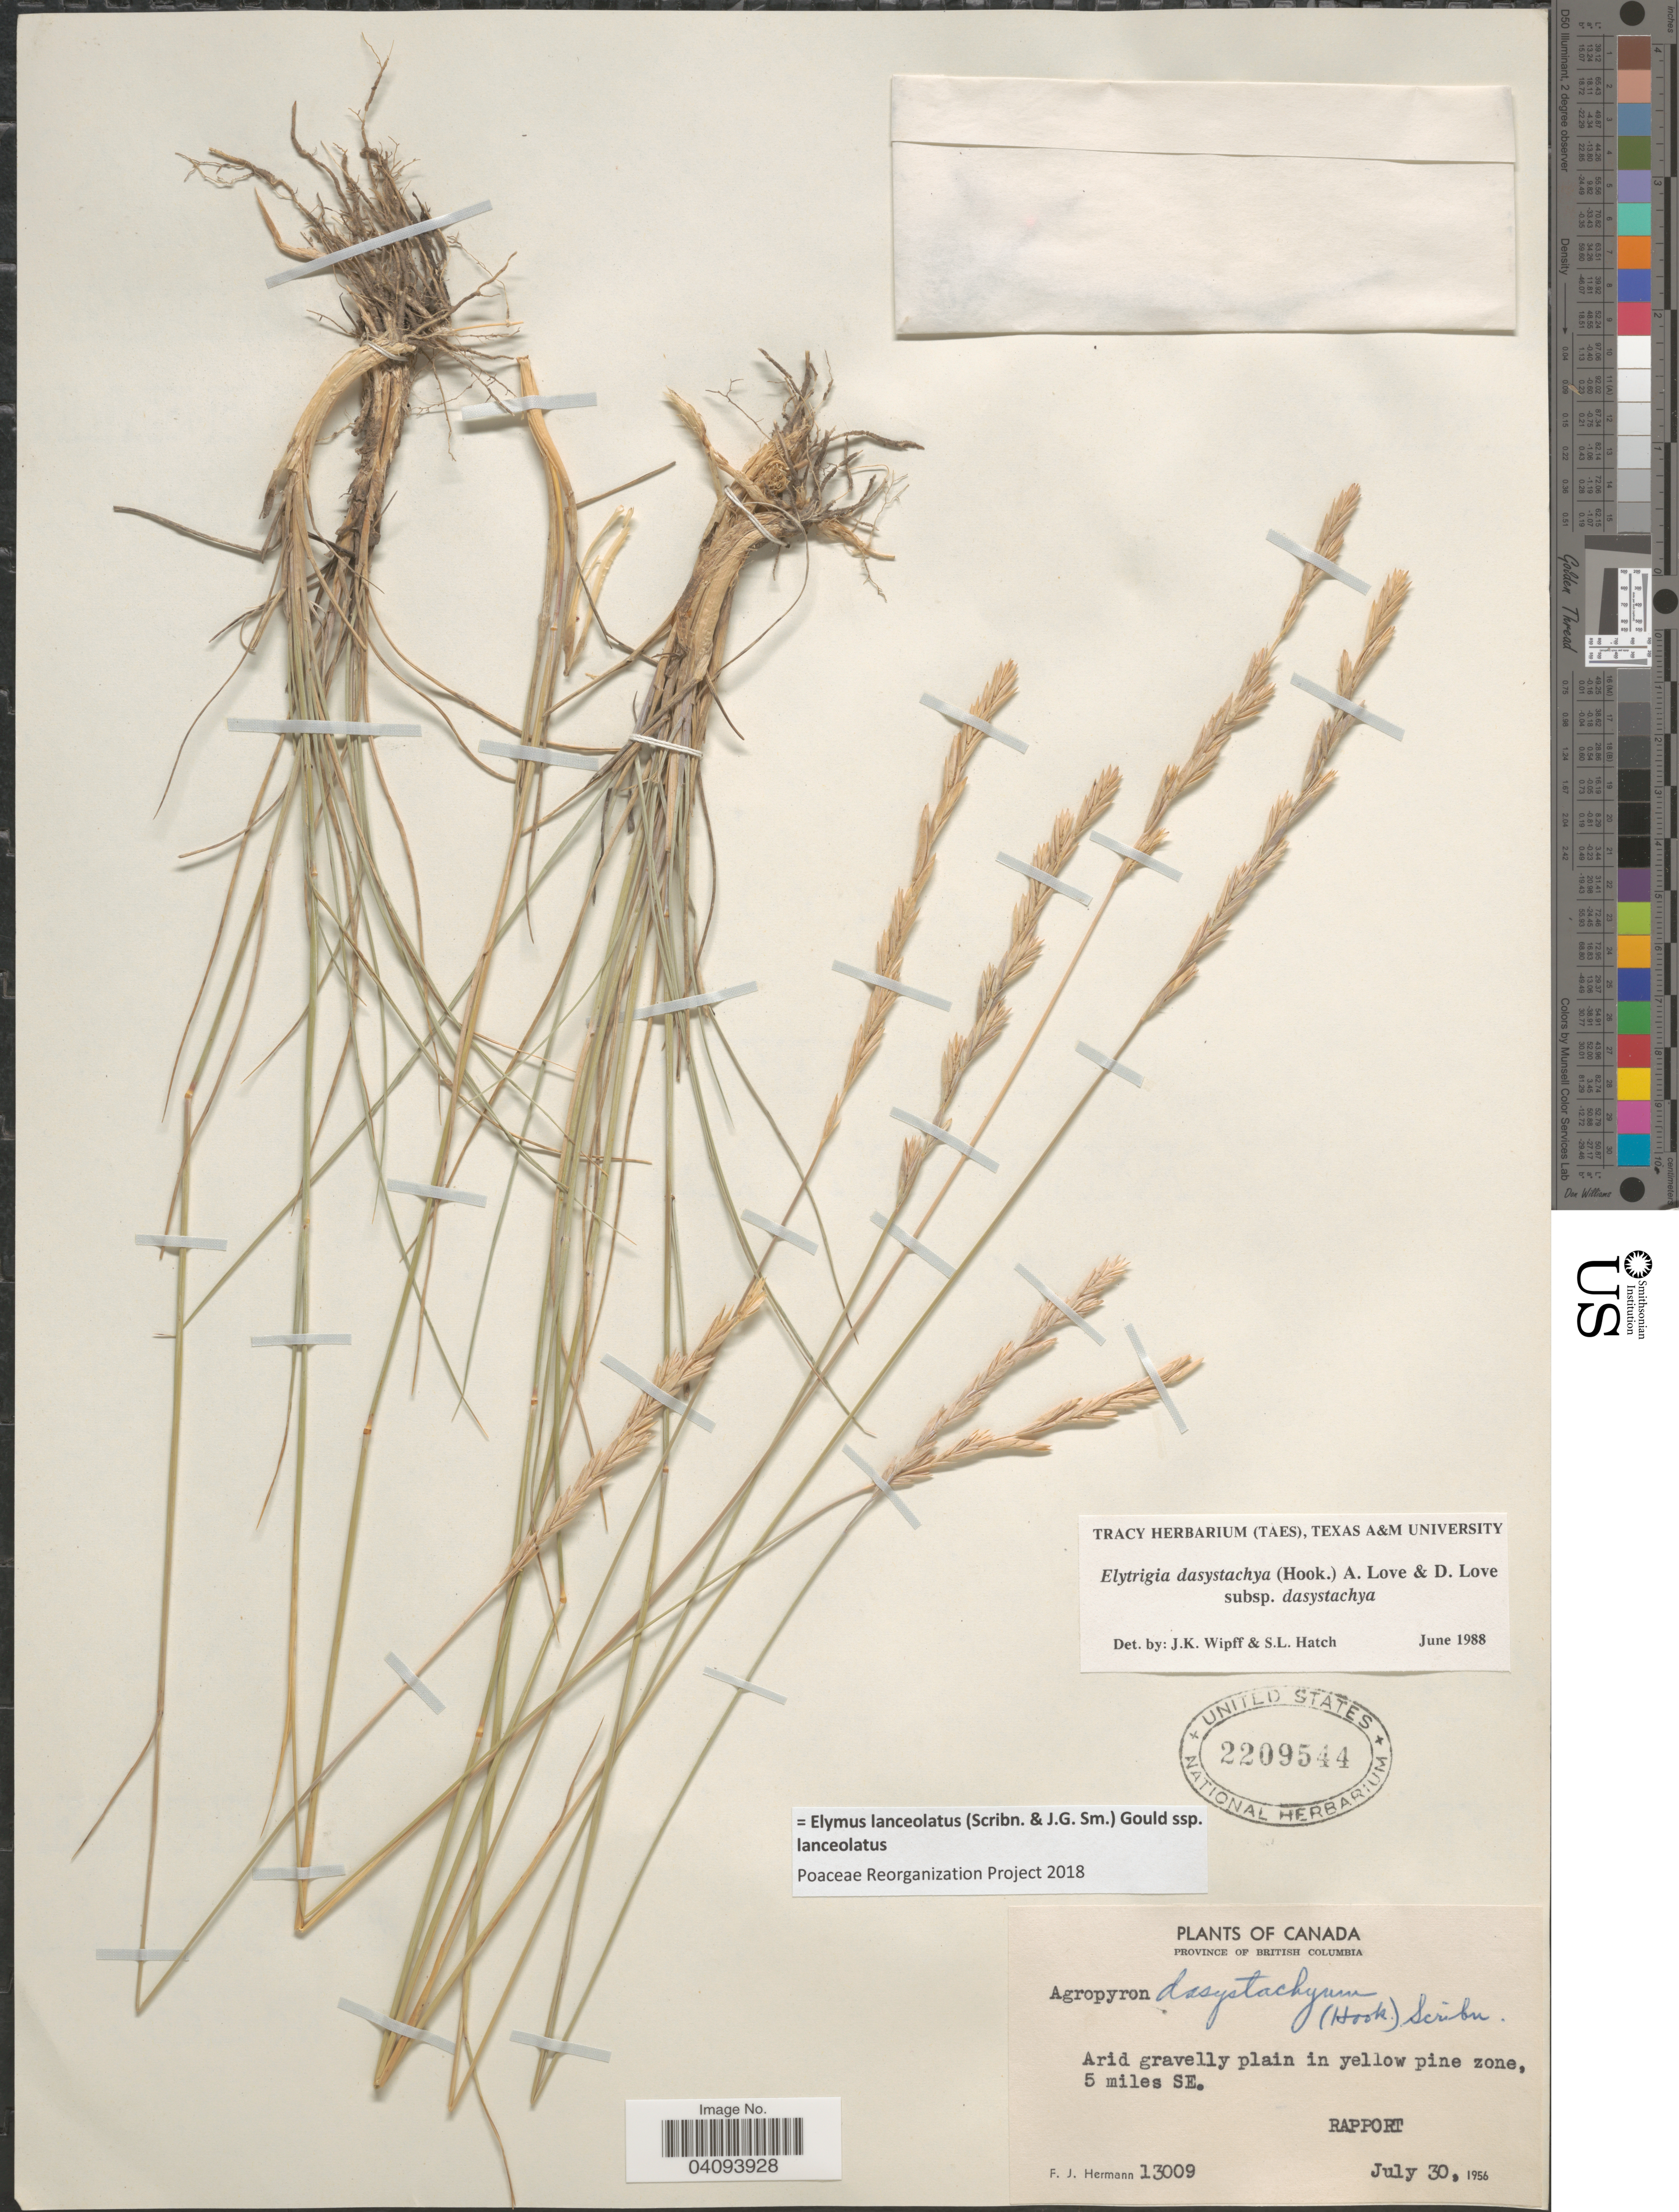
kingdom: Plantae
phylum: Tracheophyta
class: Liliopsida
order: Poales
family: Poaceae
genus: Elymus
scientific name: Elymus lanceolatus subsp. lanceolatus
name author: (Scribn. & J.G. Sm.) Gould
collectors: F. J. Hermann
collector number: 13009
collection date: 1956-07-30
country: Canada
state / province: British Columbia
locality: In yellow pine zone, 5 miles SE. Rapport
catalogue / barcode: US 2209544